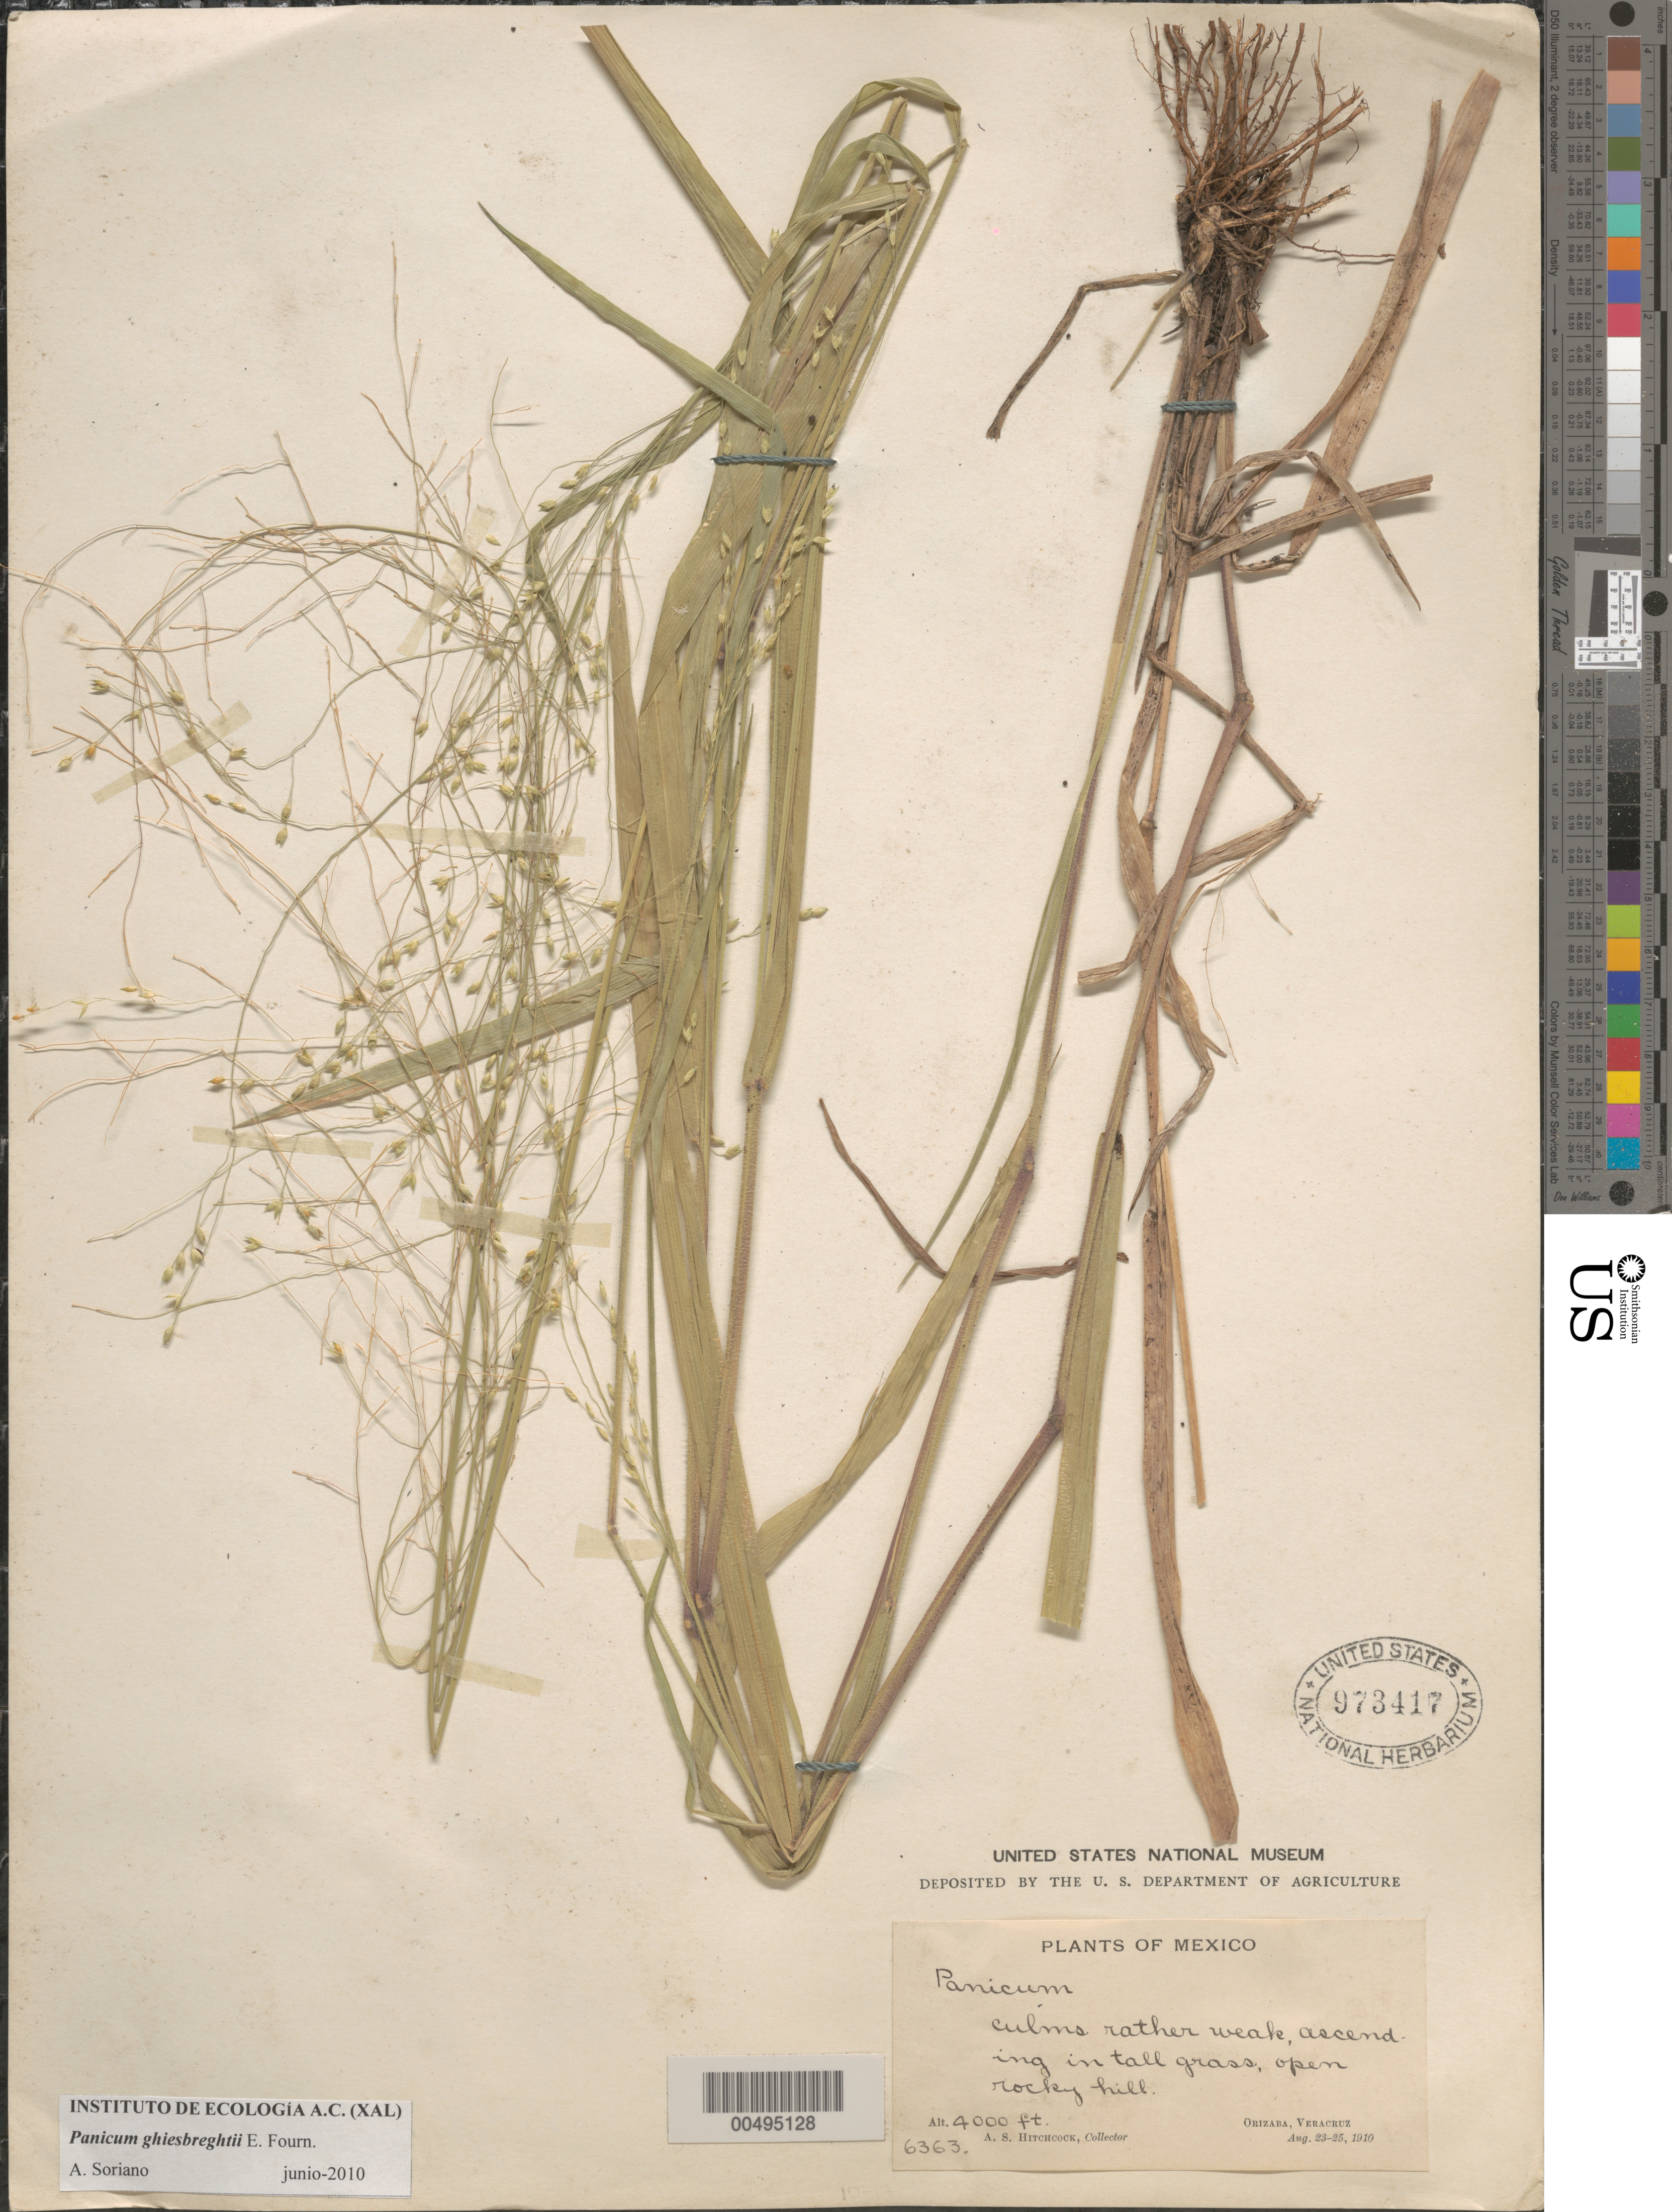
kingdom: Plantae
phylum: Tracheophyta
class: Liliopsida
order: Poales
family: Poaceae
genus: Panicum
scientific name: Panicum ghiesbreghtii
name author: E. Fourn.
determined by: Soriano, A.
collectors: A. S. Hitchcock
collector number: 6363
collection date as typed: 23 Aug 1910 to 25 Aug 1910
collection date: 1910-08-23/1910-08-25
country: Mexico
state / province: Veracruz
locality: Orizaba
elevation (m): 1219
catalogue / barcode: US 973417